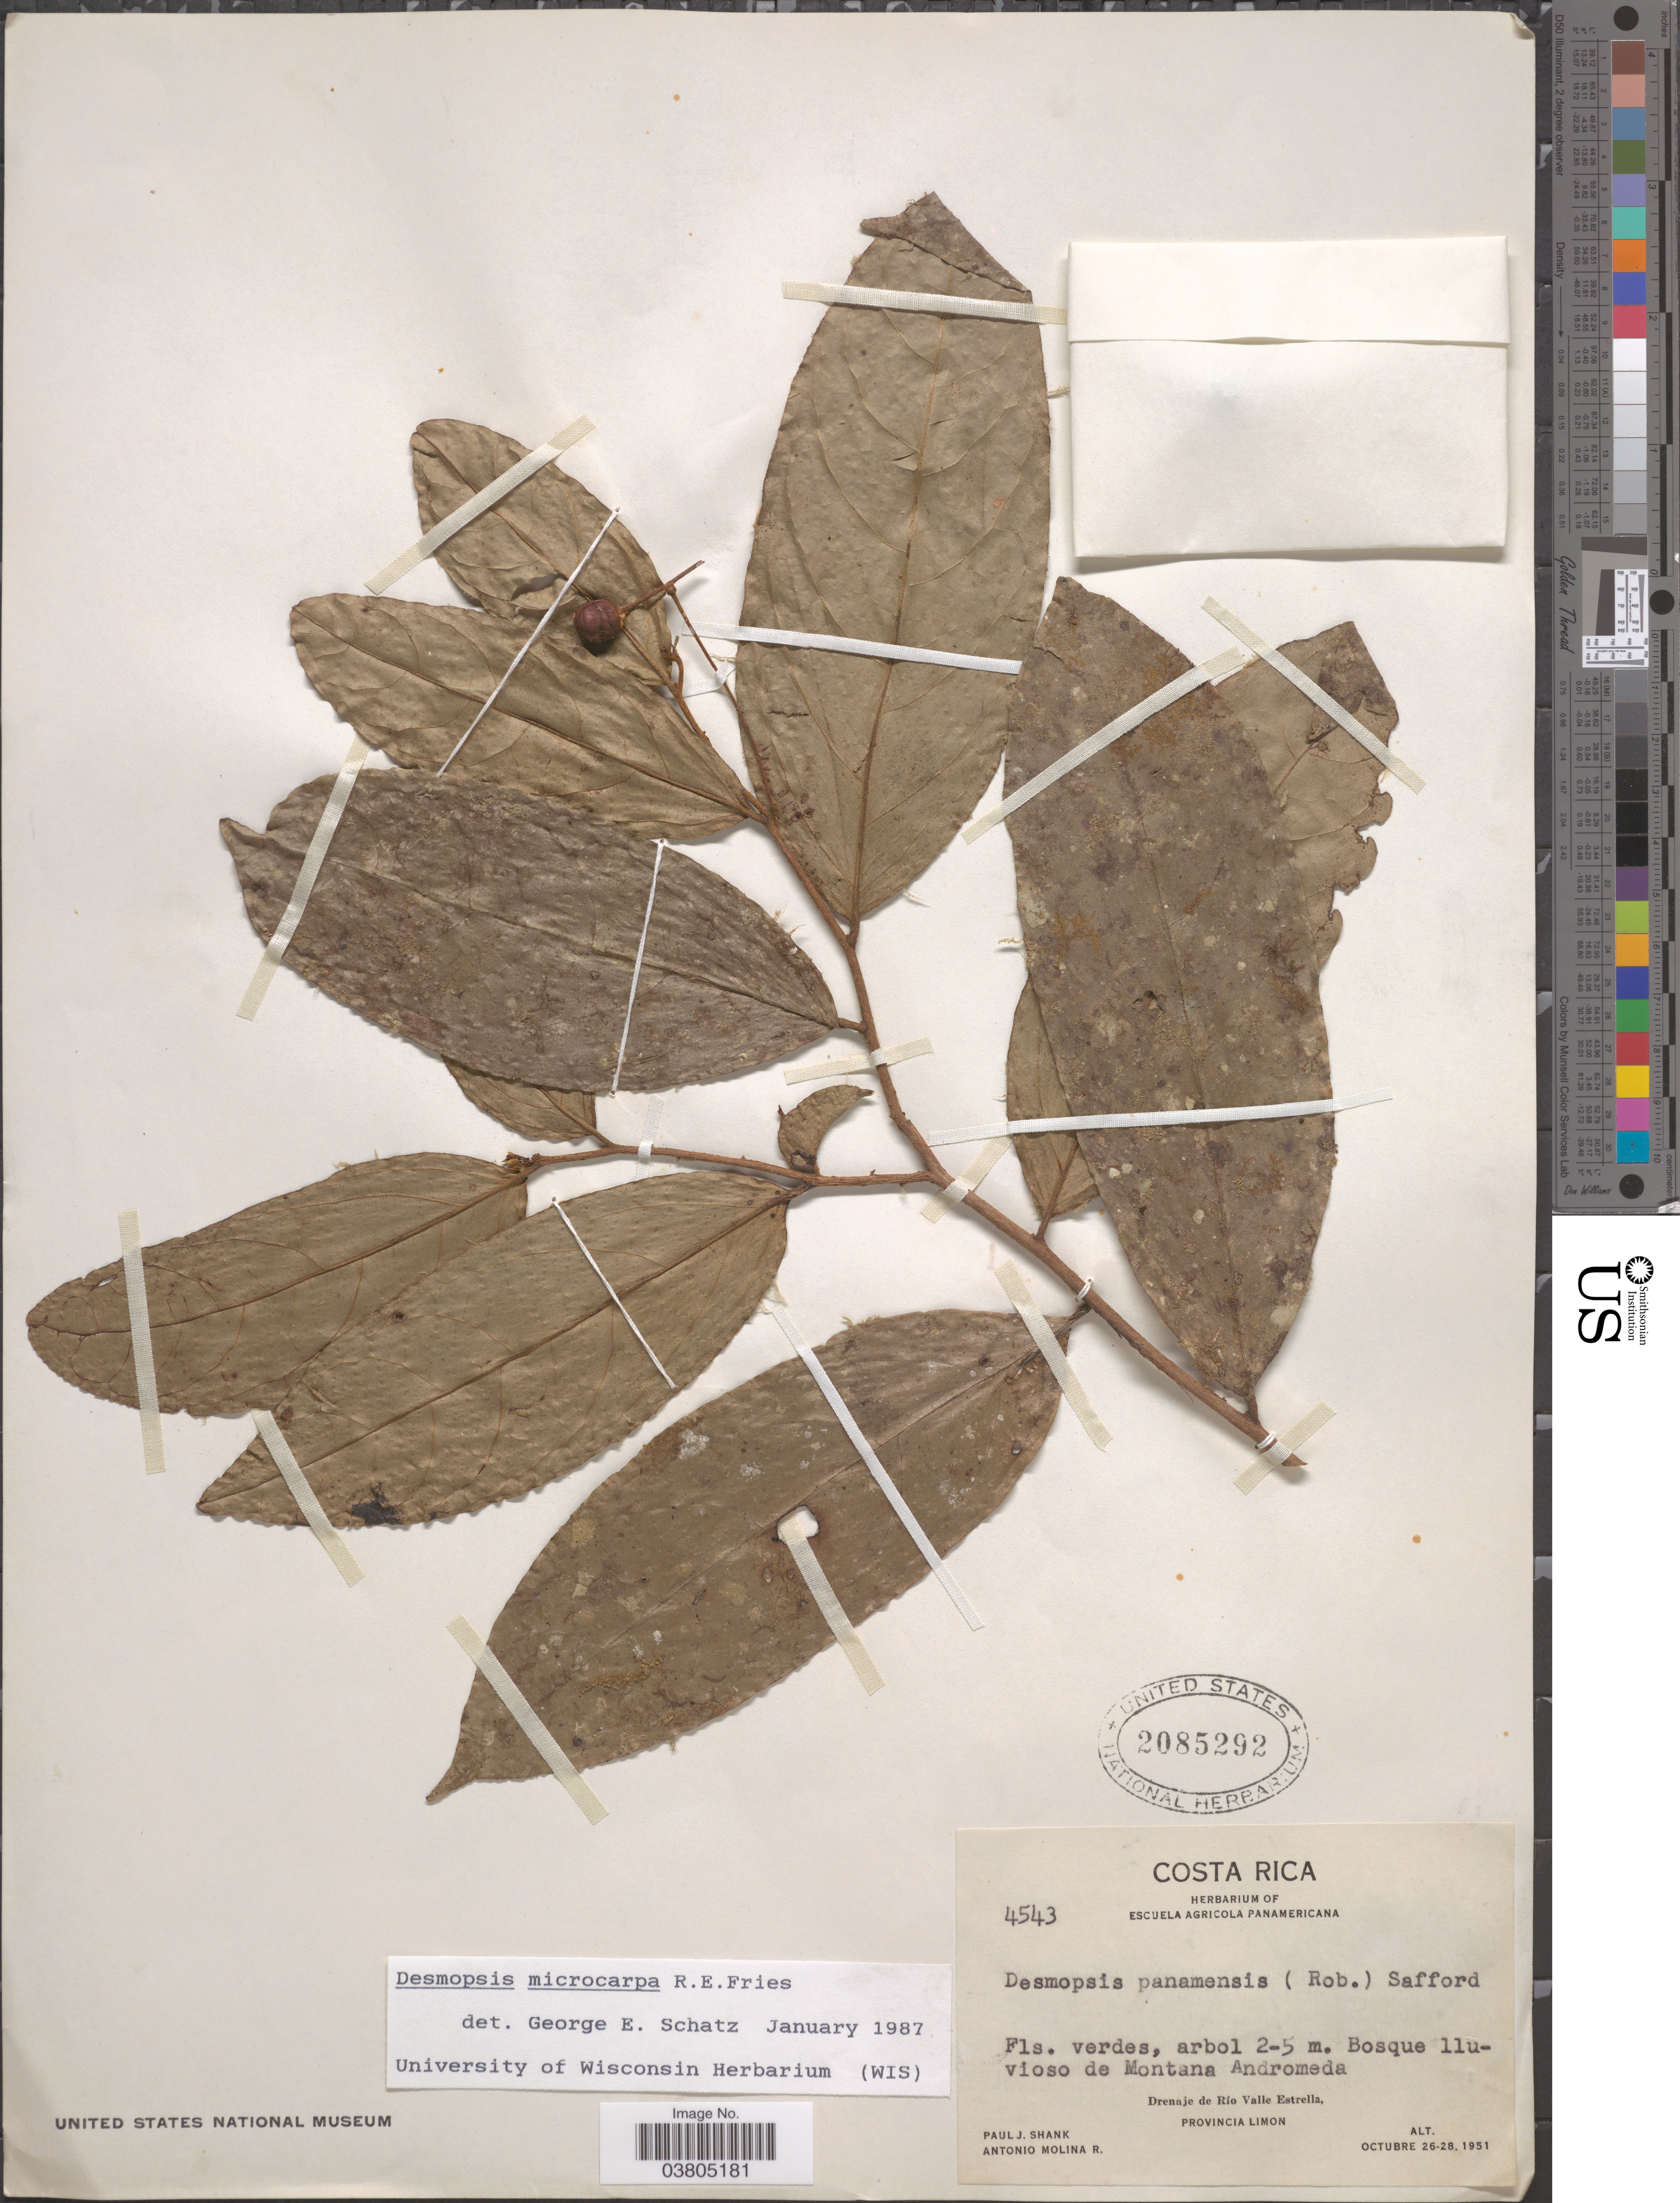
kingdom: Plantae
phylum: Tracheophyta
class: Magnoliopsida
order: Magnoliales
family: Annonaceae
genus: Desmopsis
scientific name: Desmopsis microcarpa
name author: R.E. Fr.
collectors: P. J. Shank & A. Molina R.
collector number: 4543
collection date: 1951-10-26/1951-10-28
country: Costa Rica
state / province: Limón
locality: Bosque lluvioso de Montana Andromeda. Drenaje de Río Valle Estrella.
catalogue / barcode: US 2085292